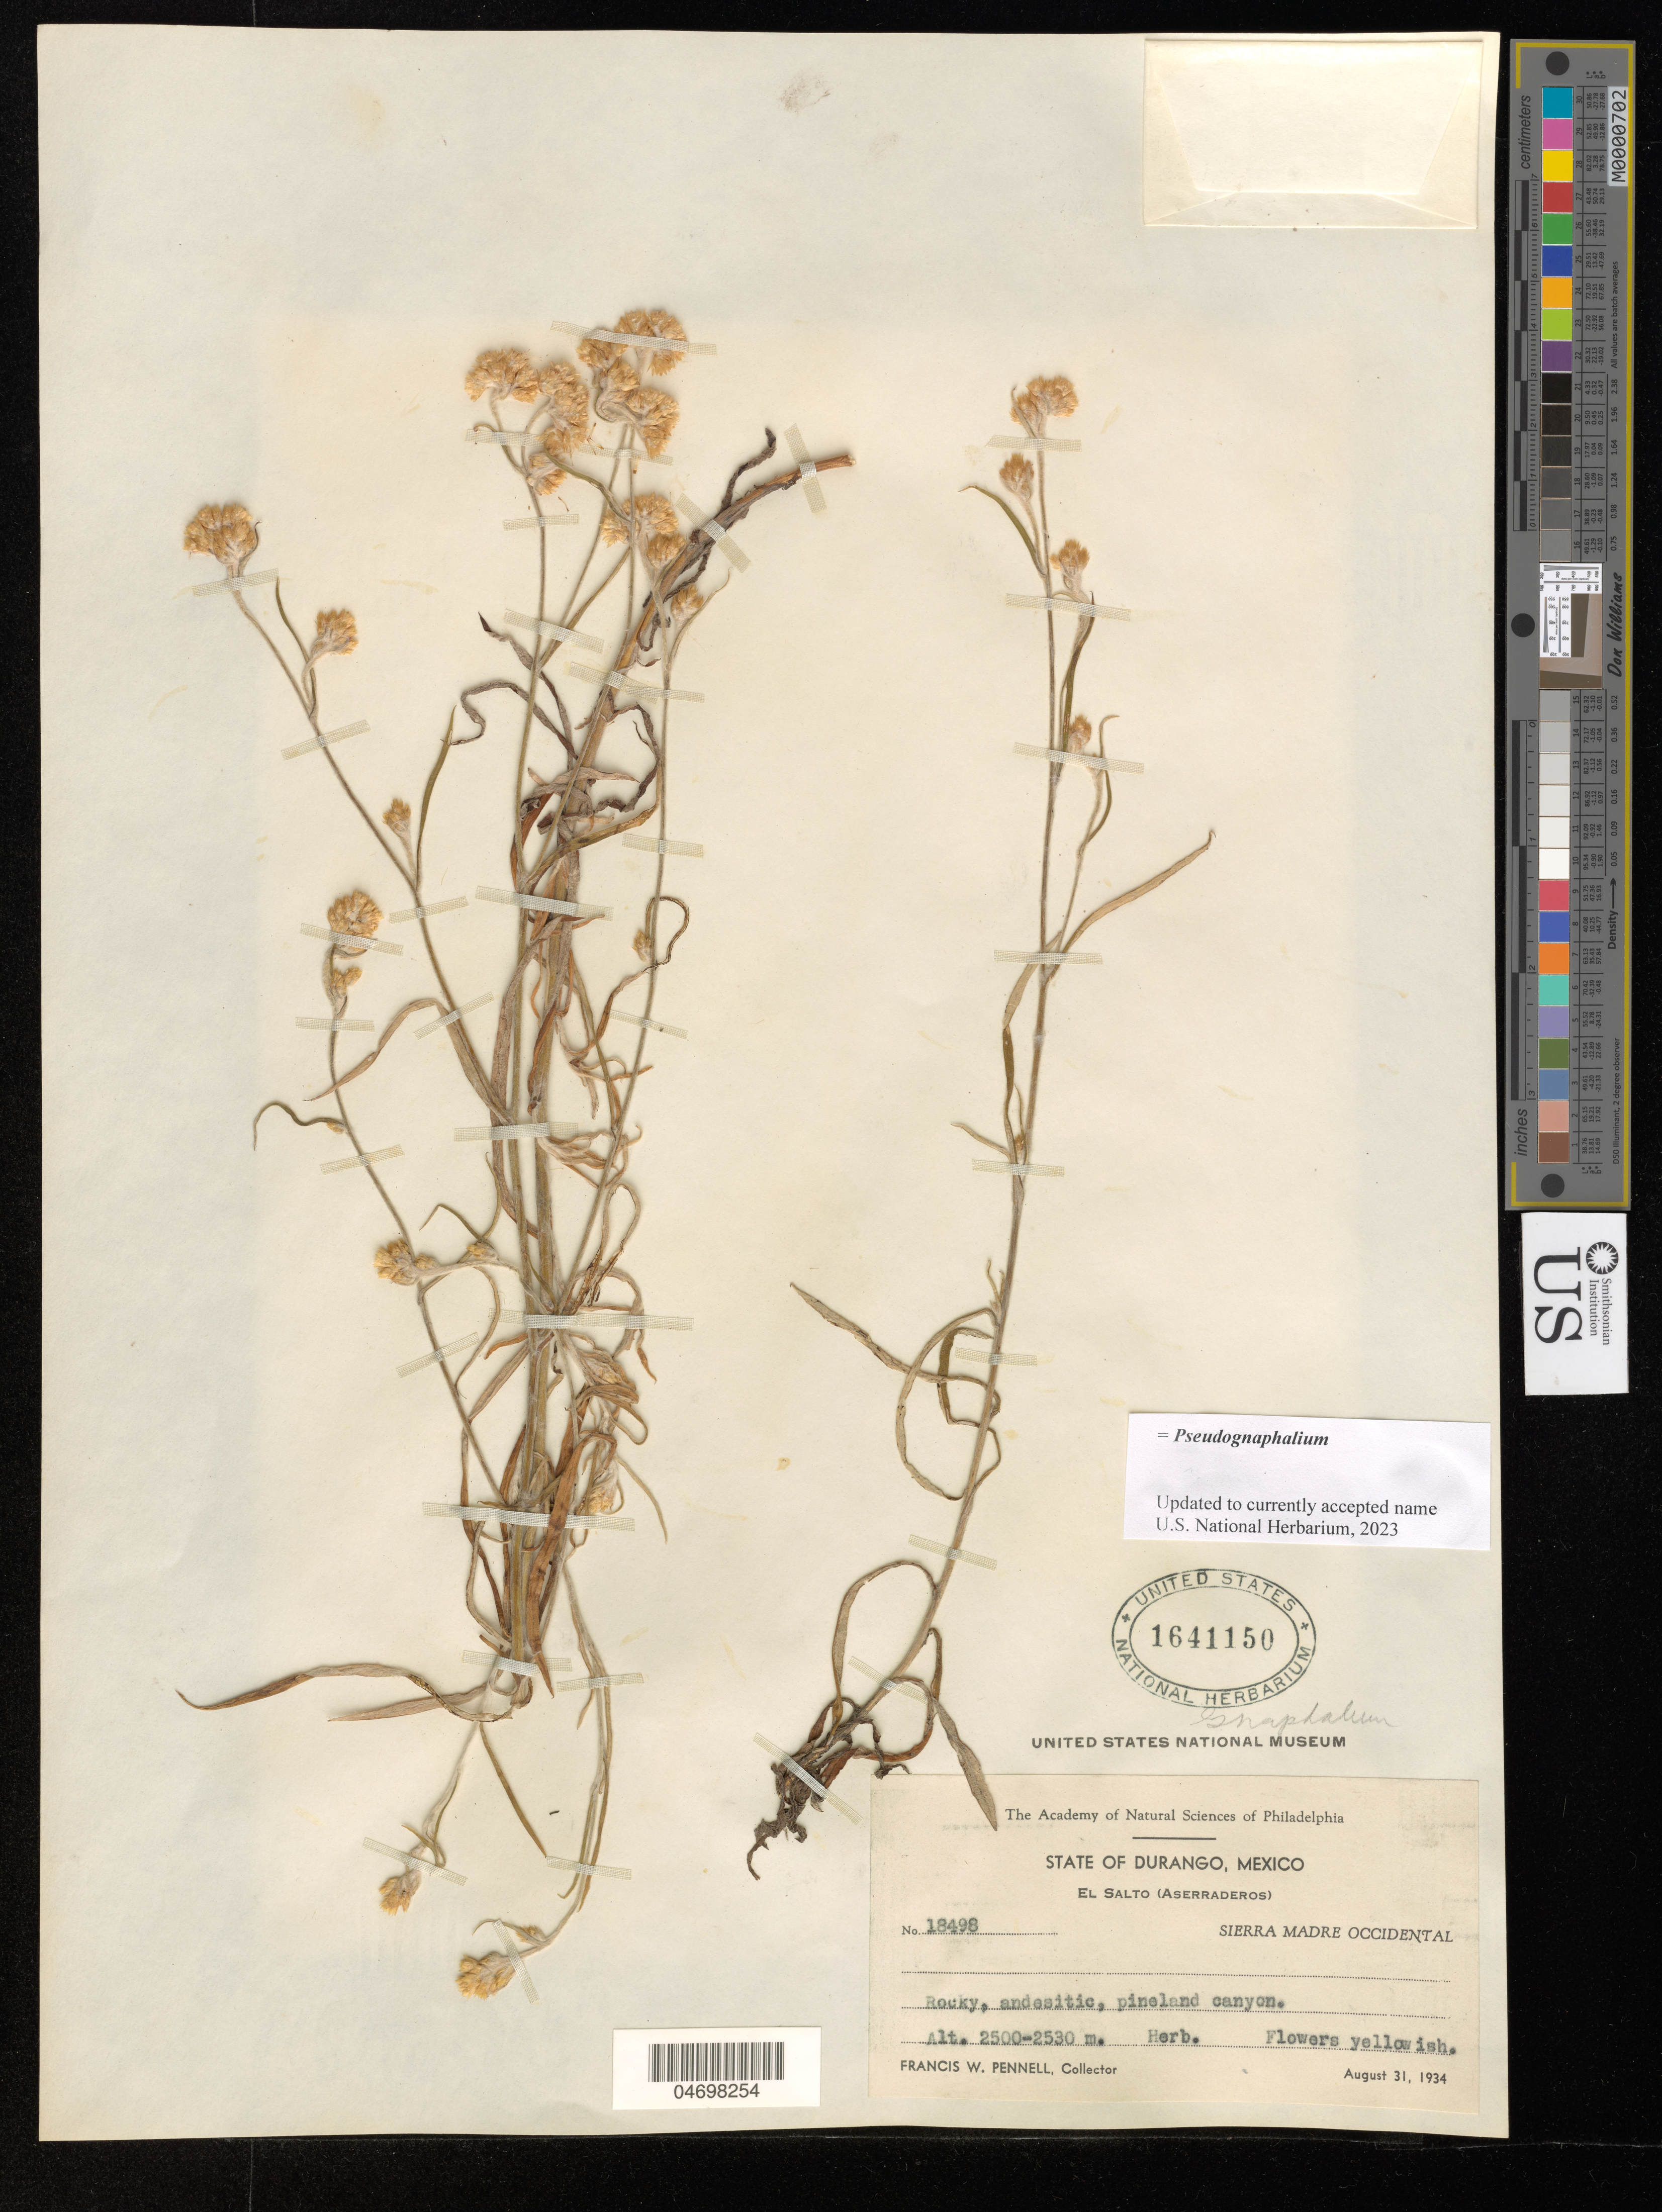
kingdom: Plantae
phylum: Tracheophyta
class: Magnoliopsida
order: Asterales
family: Asteraceae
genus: Pseudognaphalium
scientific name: Pseudognaphalium arizonicum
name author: (A. Gray) Anderb.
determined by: Nesom, Guy L.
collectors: F. W. Pennell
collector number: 18498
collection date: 1934-08-31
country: Mexico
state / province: Durango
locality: State of Durango, EL Salto ( Aserraderos ) Sierra Madre Occidental.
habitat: Rocky, andesitic, pineland, canyon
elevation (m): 2500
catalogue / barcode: US 1641150